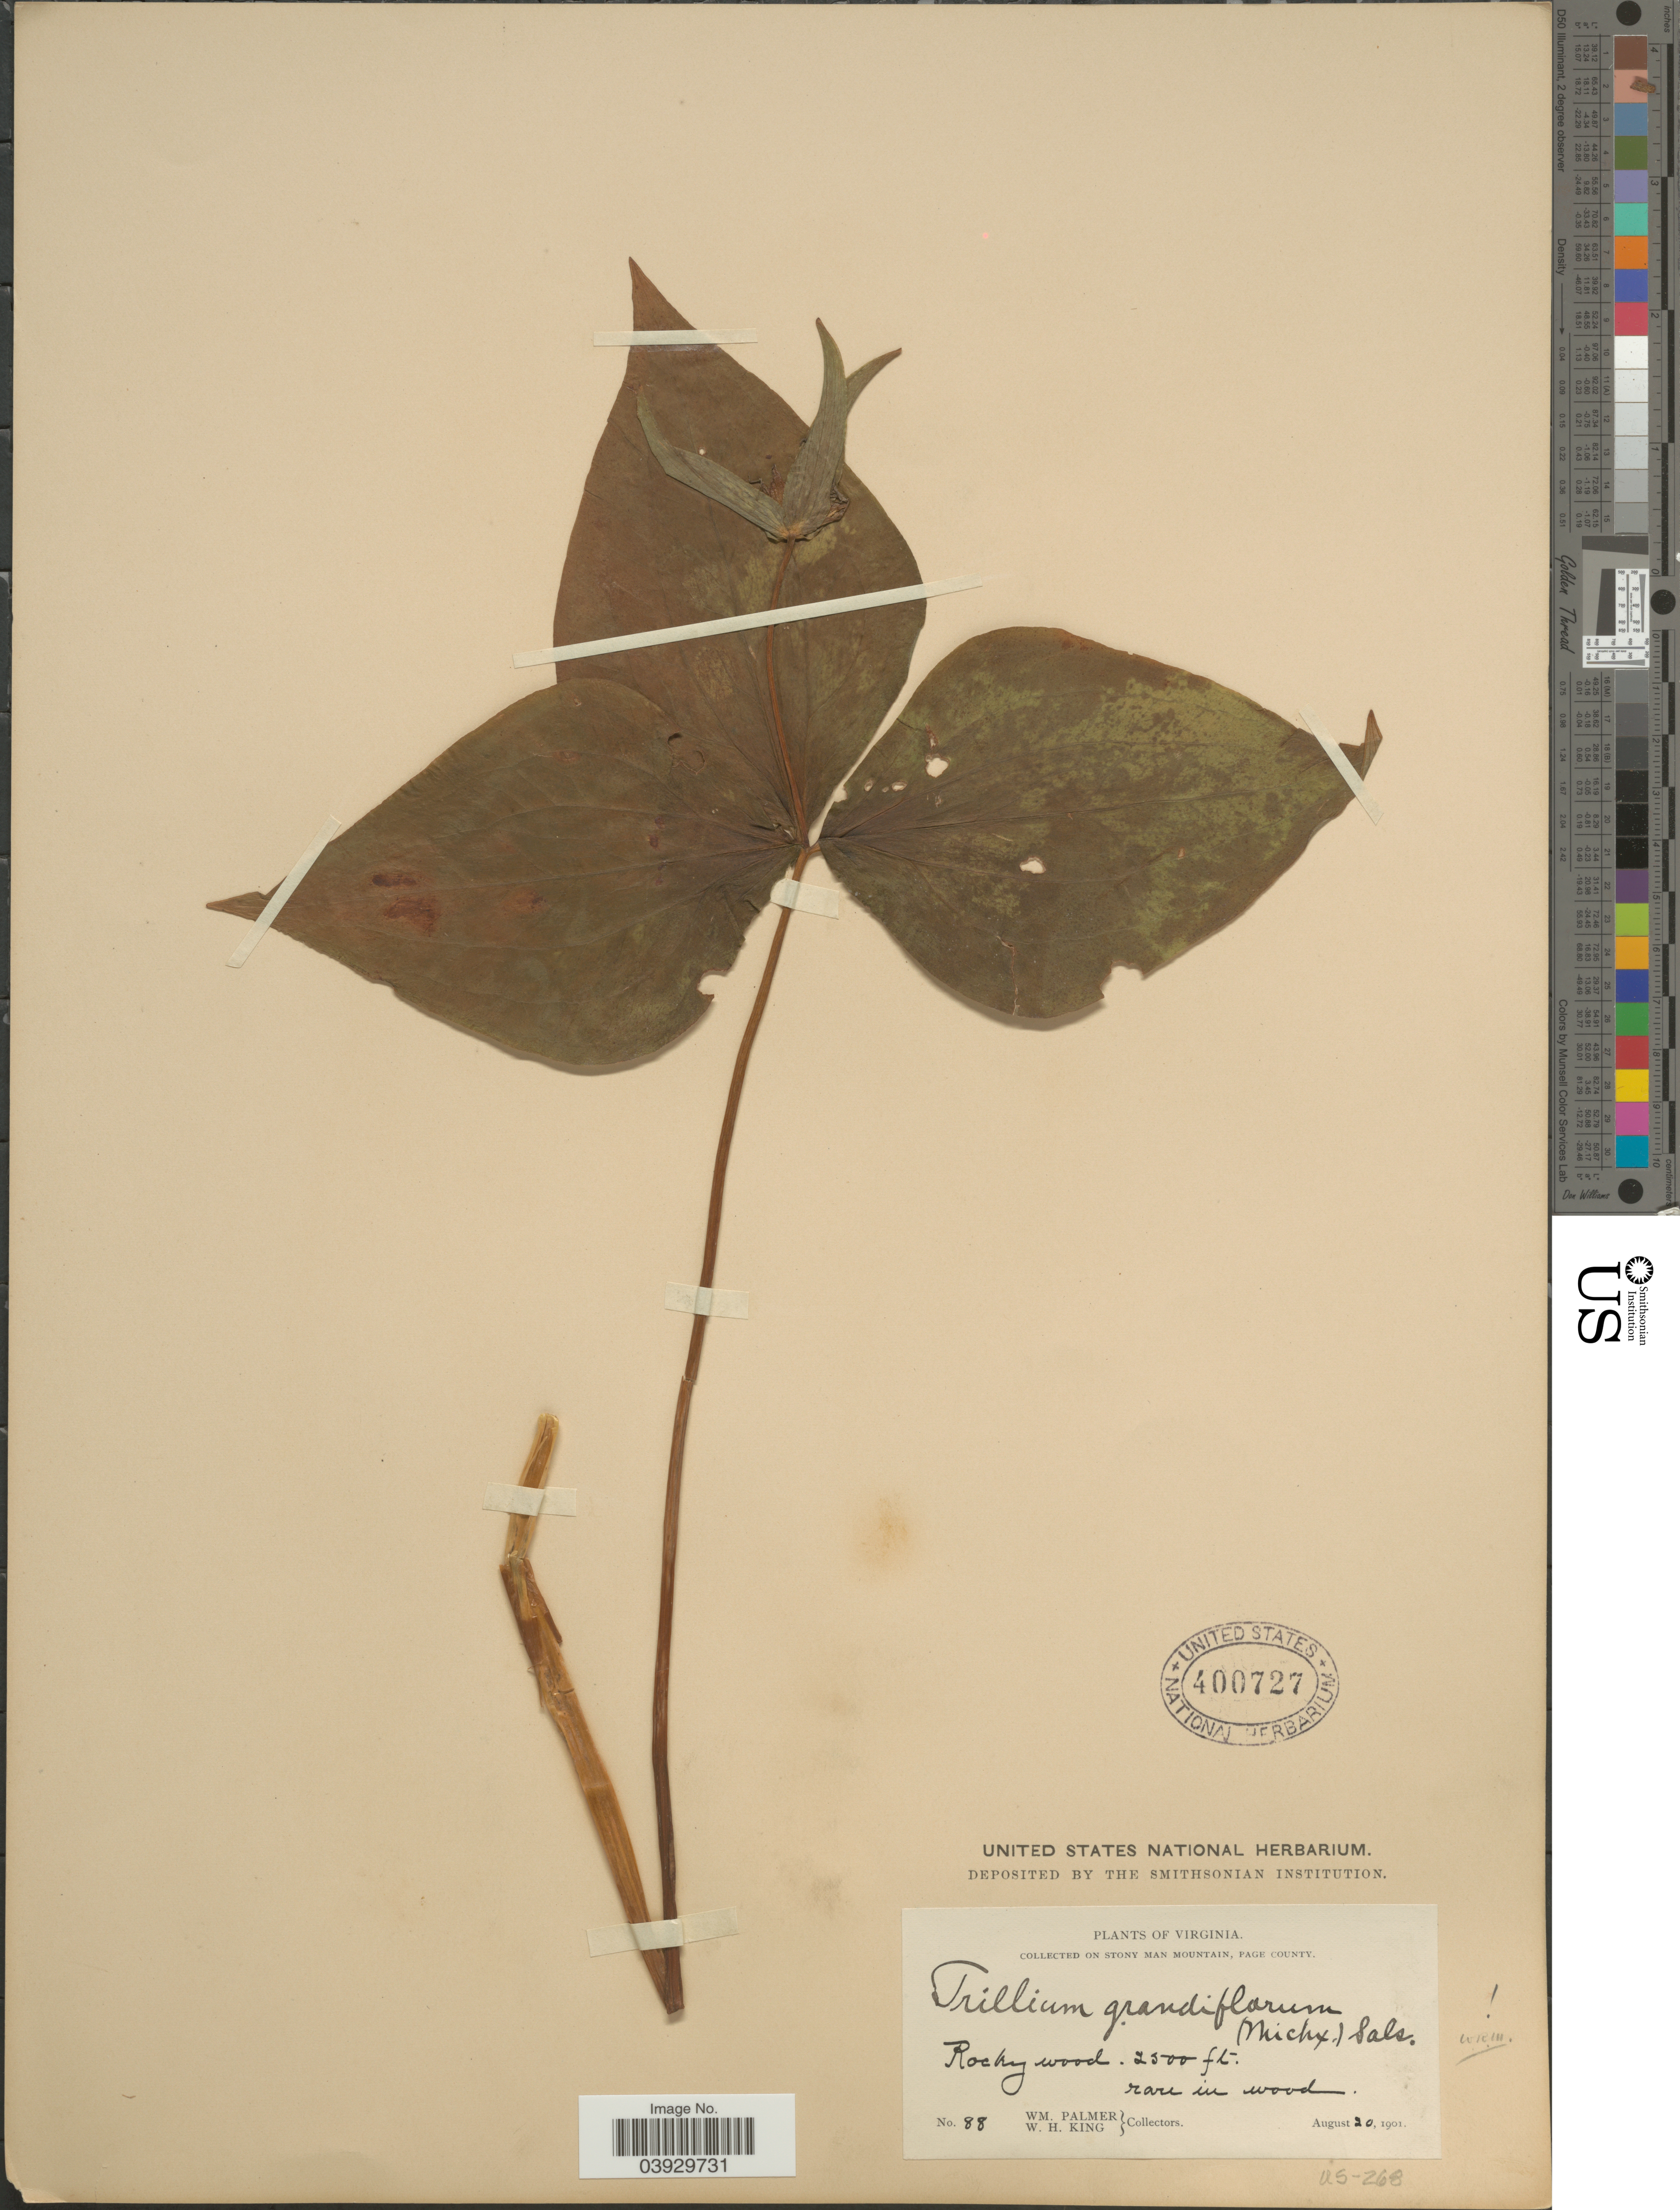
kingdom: Plantae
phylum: Tracheophyta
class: Liliopsida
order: Liliales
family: Melanthiaceae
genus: Trillium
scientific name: Trillium grandiflorum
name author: (Michx.) Salisb.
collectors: W. Palmer & W. H. King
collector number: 88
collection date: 1901-08-20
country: United States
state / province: Virginia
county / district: Page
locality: On Stony Man Mountain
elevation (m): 762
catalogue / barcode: US 400727